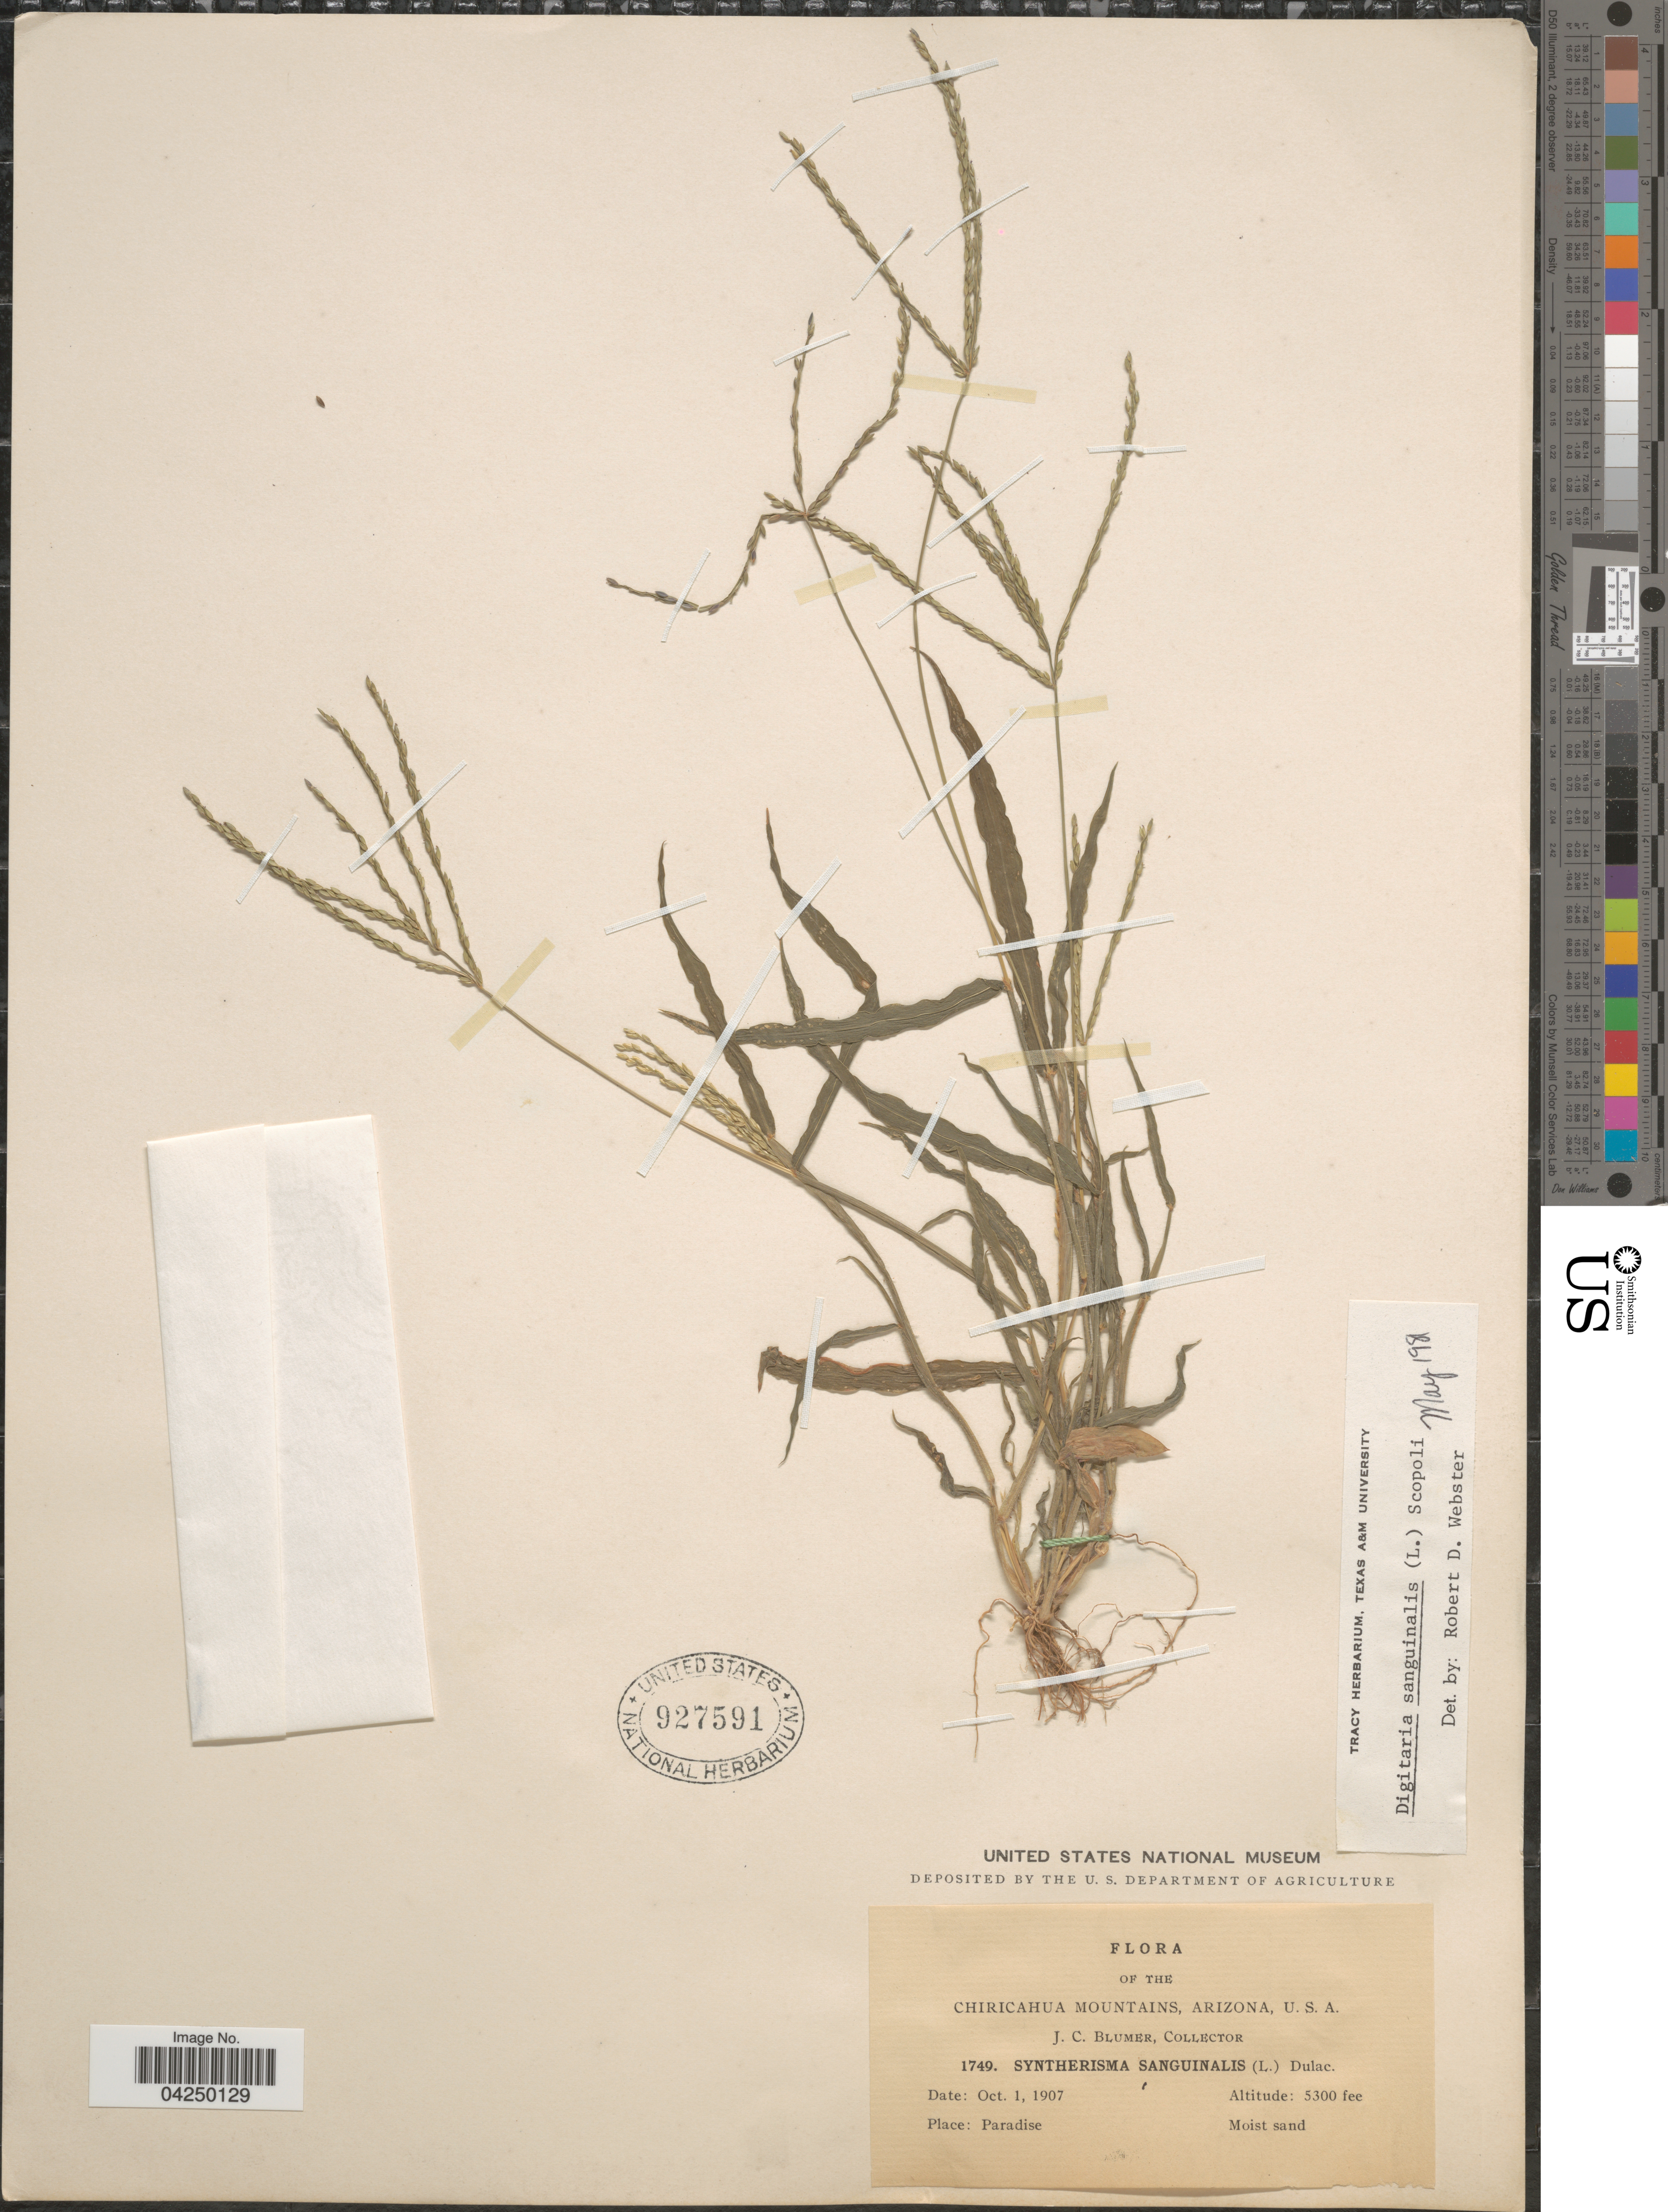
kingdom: Plantae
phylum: Tracheophyta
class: Liliopsida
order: Poales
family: Poaceae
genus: Digitaria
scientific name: Digitaria sanguinalis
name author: (L.) Scop.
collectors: J. C. Blumer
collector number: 1749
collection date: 1907-10-01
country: United States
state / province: Arizona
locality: Chiricahua Mountains. Place: Paradise. Moist sand.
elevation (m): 1615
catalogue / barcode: US 927591